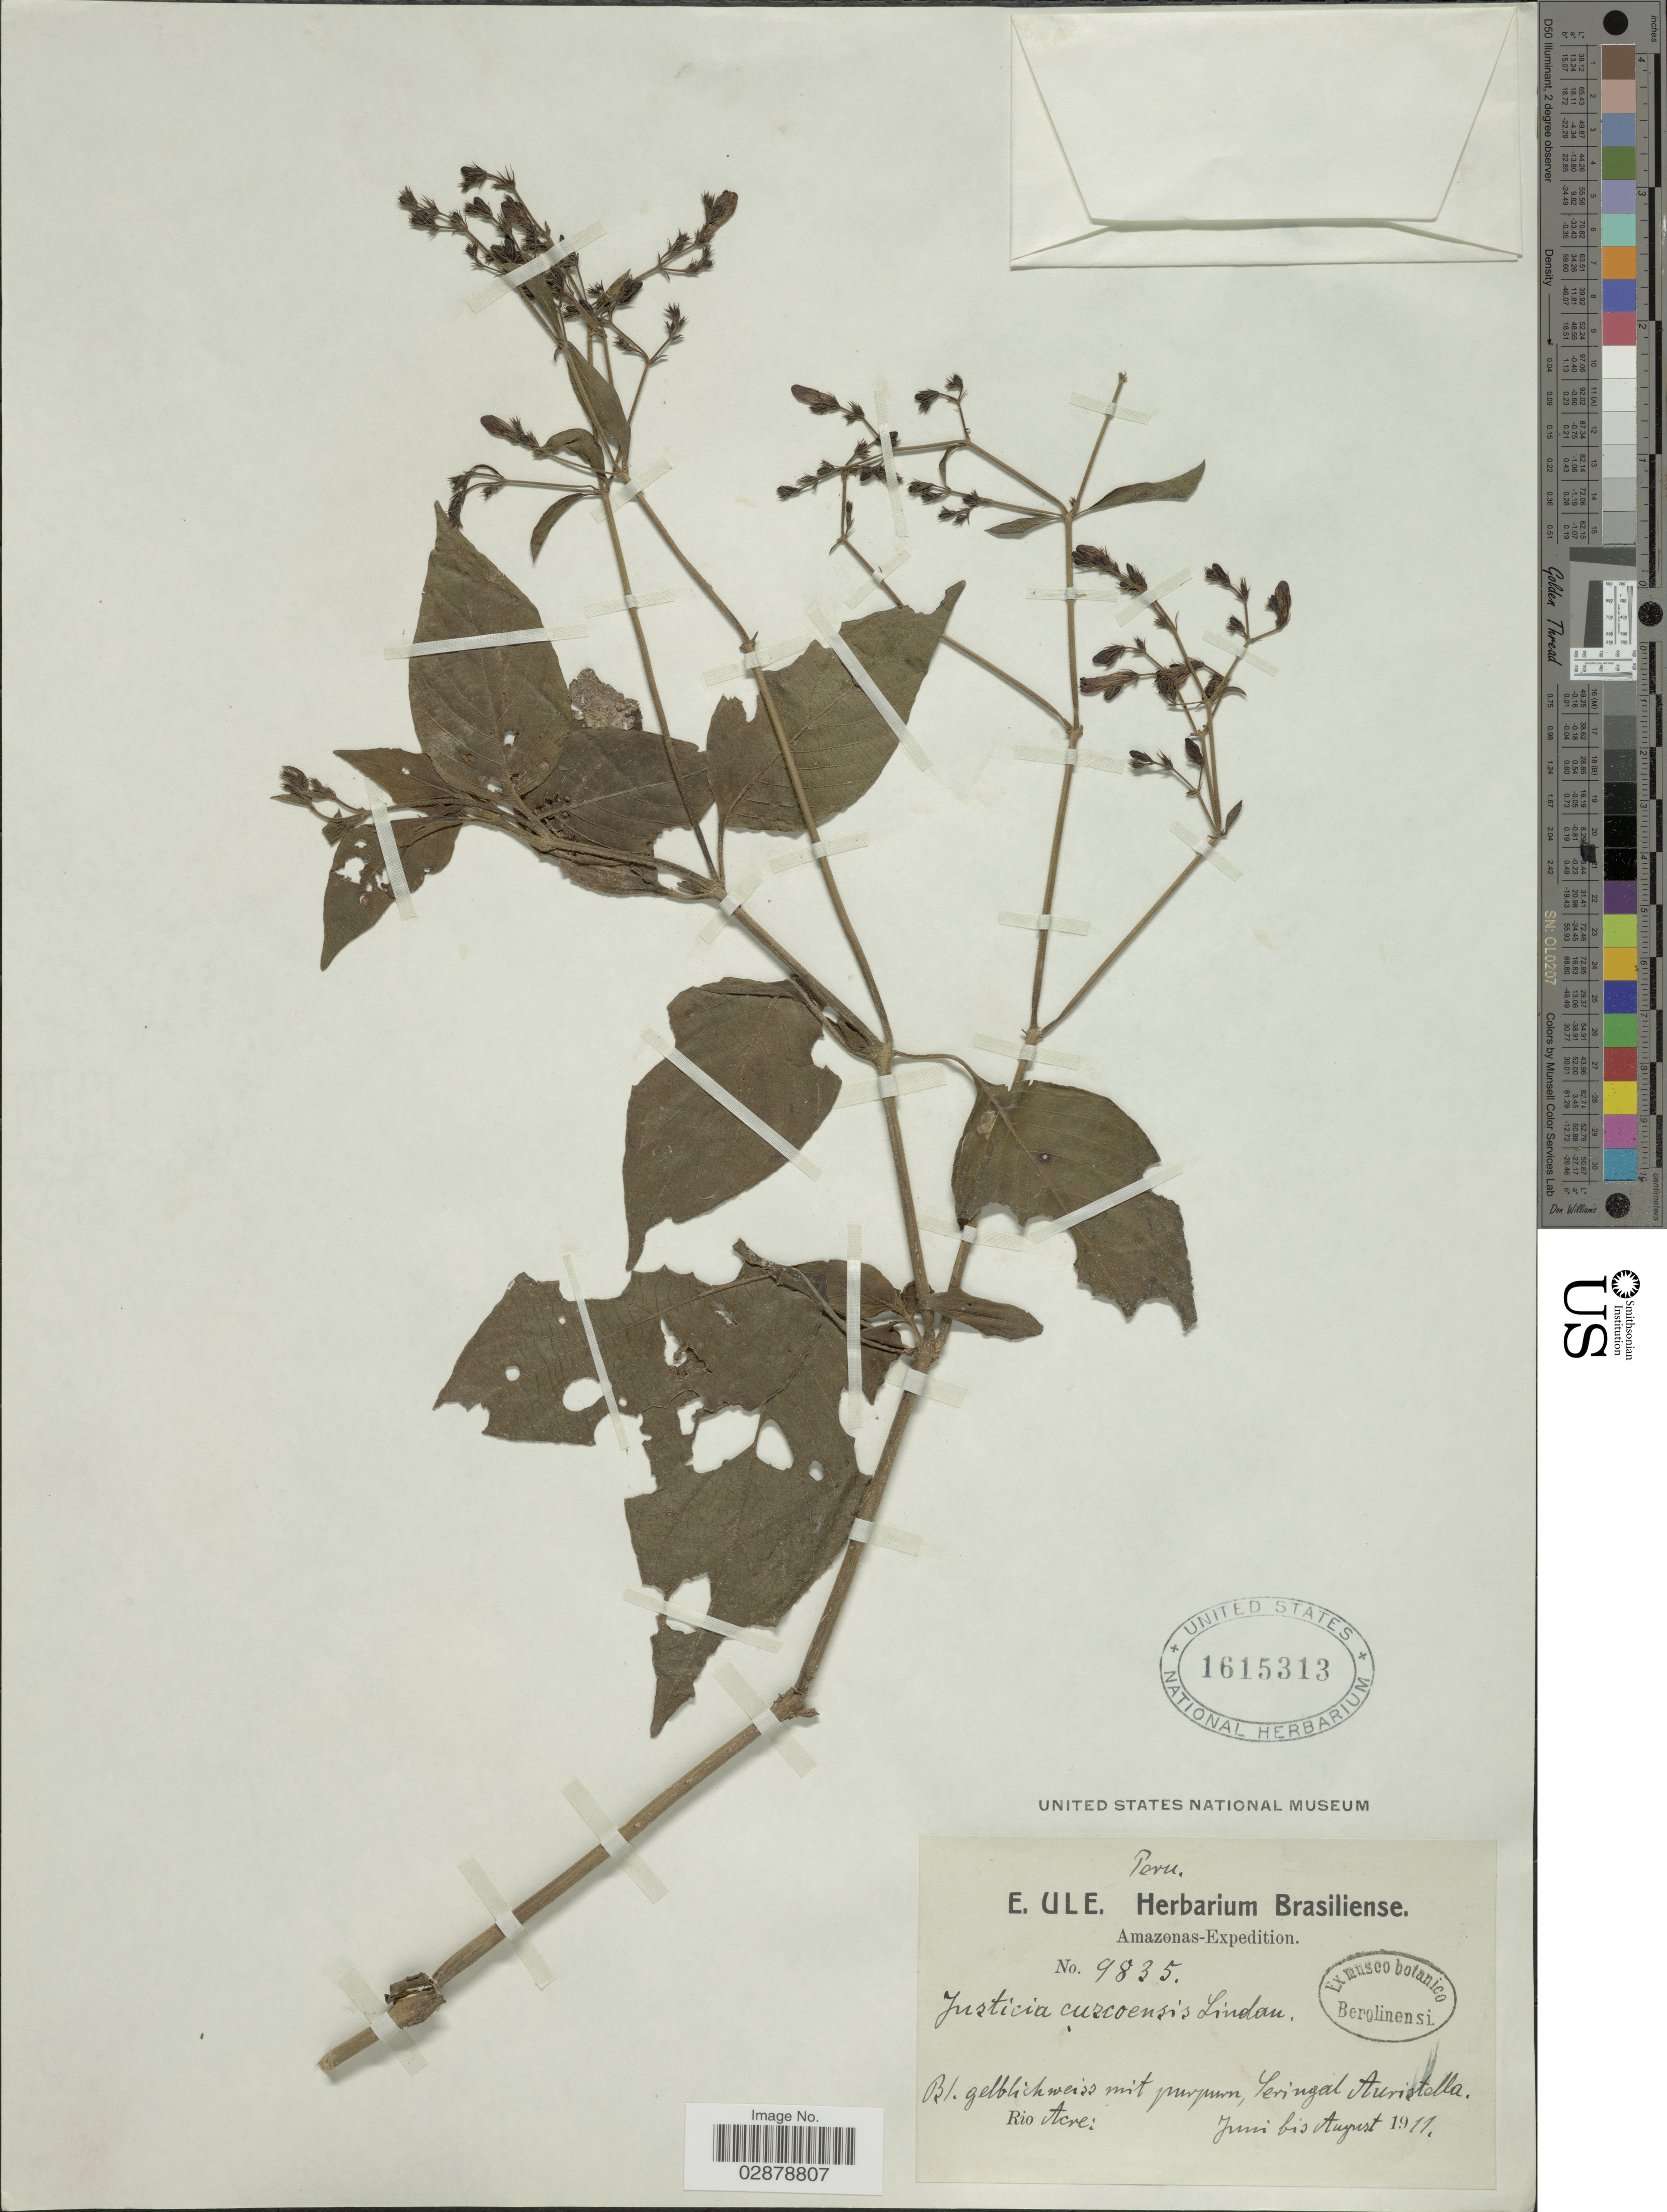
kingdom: Plantae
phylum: Tracheophyta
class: Magnoliopsida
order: Lamiales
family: Acanthaceae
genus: Justicia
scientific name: Justicia cuzcoensis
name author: Lindau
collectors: E. H. Ule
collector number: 9835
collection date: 1911-06/1911-08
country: Peru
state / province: Amazonas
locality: Seringal Auristella. Rio Acre.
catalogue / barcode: US 1615313